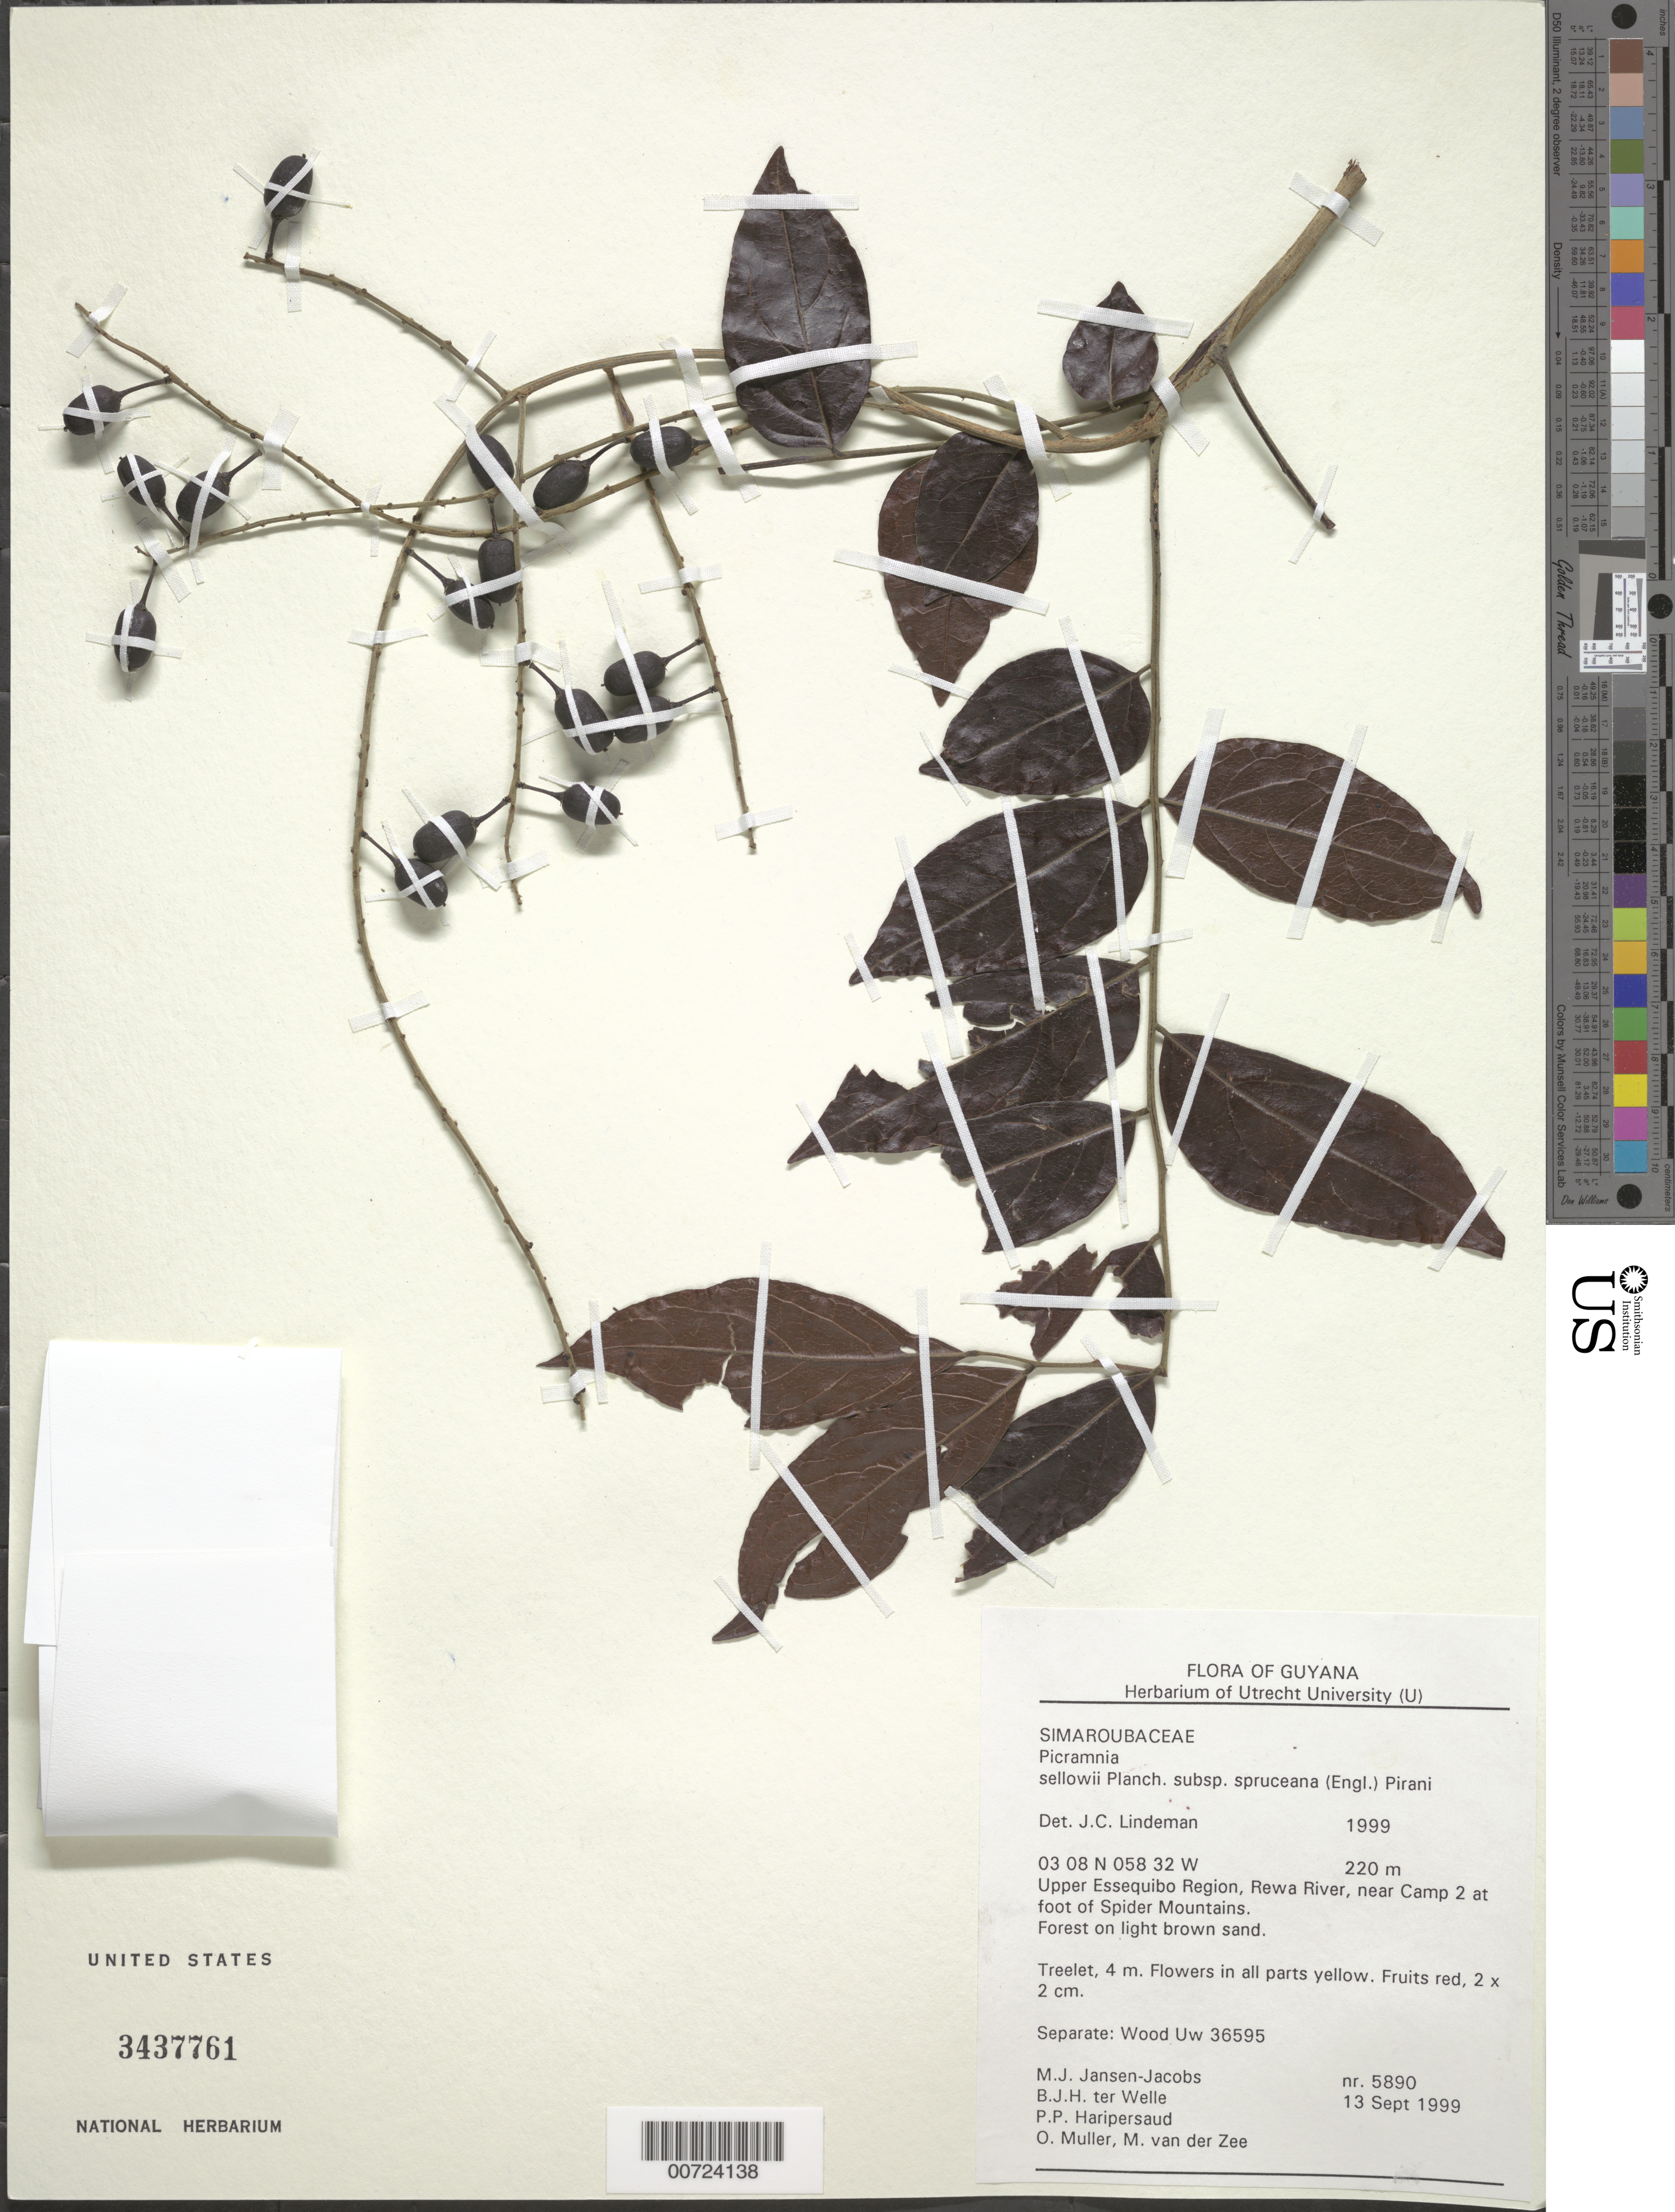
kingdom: Plantae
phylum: Tracheophyta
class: Magnoliopsida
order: Picramniales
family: Picramniaceae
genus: Picramnia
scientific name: Picramnia sellowii subsp. spruceana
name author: (Engl.) Pirani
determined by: Lindeman, J. C.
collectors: M. J. Jansen-Jacobs, B. Welle, P. Haripersaud, O. Muller & M. van der Zee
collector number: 5890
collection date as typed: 13-Sep-99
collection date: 1999-09-13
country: Guyana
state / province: U. Takutu-U. Essequibo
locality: Rewa River, at foot of Spider Mts., near camp 2, Upper Essequibo Region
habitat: Forest on light brown sand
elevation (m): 220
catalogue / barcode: US 3437761